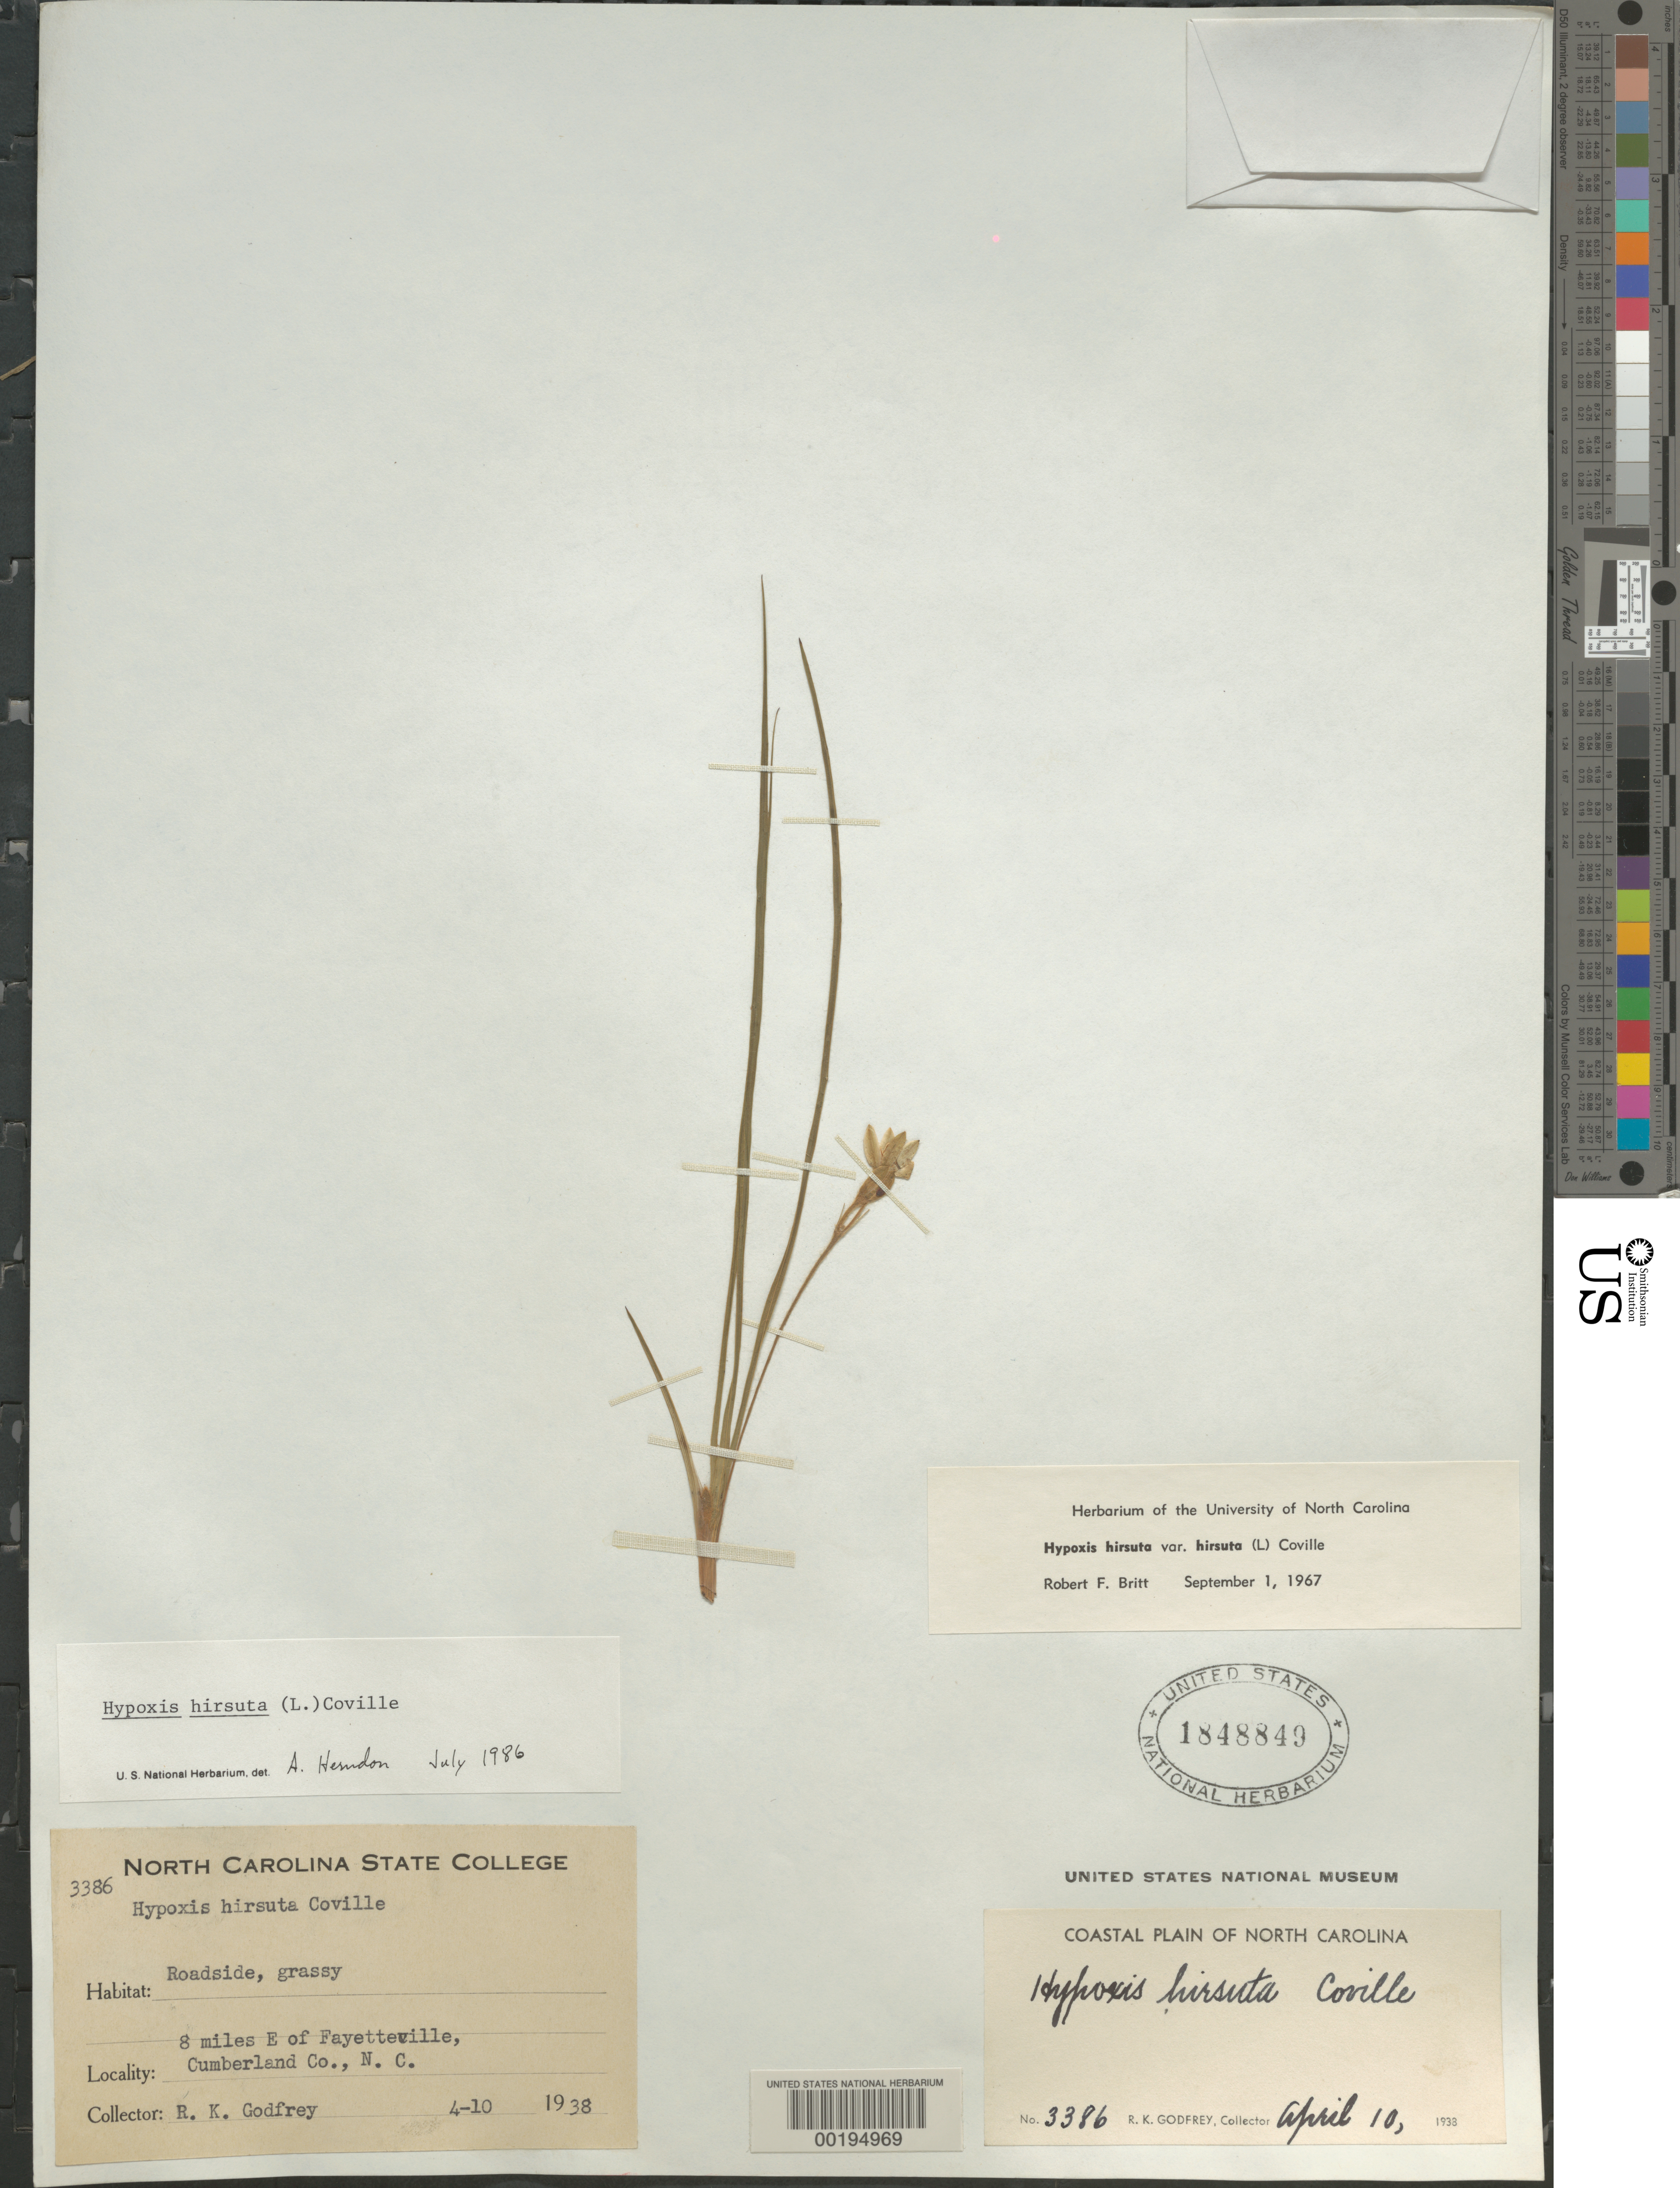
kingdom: Plantae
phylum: Tracheophyta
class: Liliopsida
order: Asparagales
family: Hypoxidaceae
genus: Hypoxis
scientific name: Hypoxis hirsuta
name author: (L.) Coville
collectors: R. K. Godfrey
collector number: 3386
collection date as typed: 10 Apr 1938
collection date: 1938-04-10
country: United States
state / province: North Carolina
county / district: Cumberland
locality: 8 mi e of fayetteville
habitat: Roadside, grassy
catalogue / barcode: US 1848849